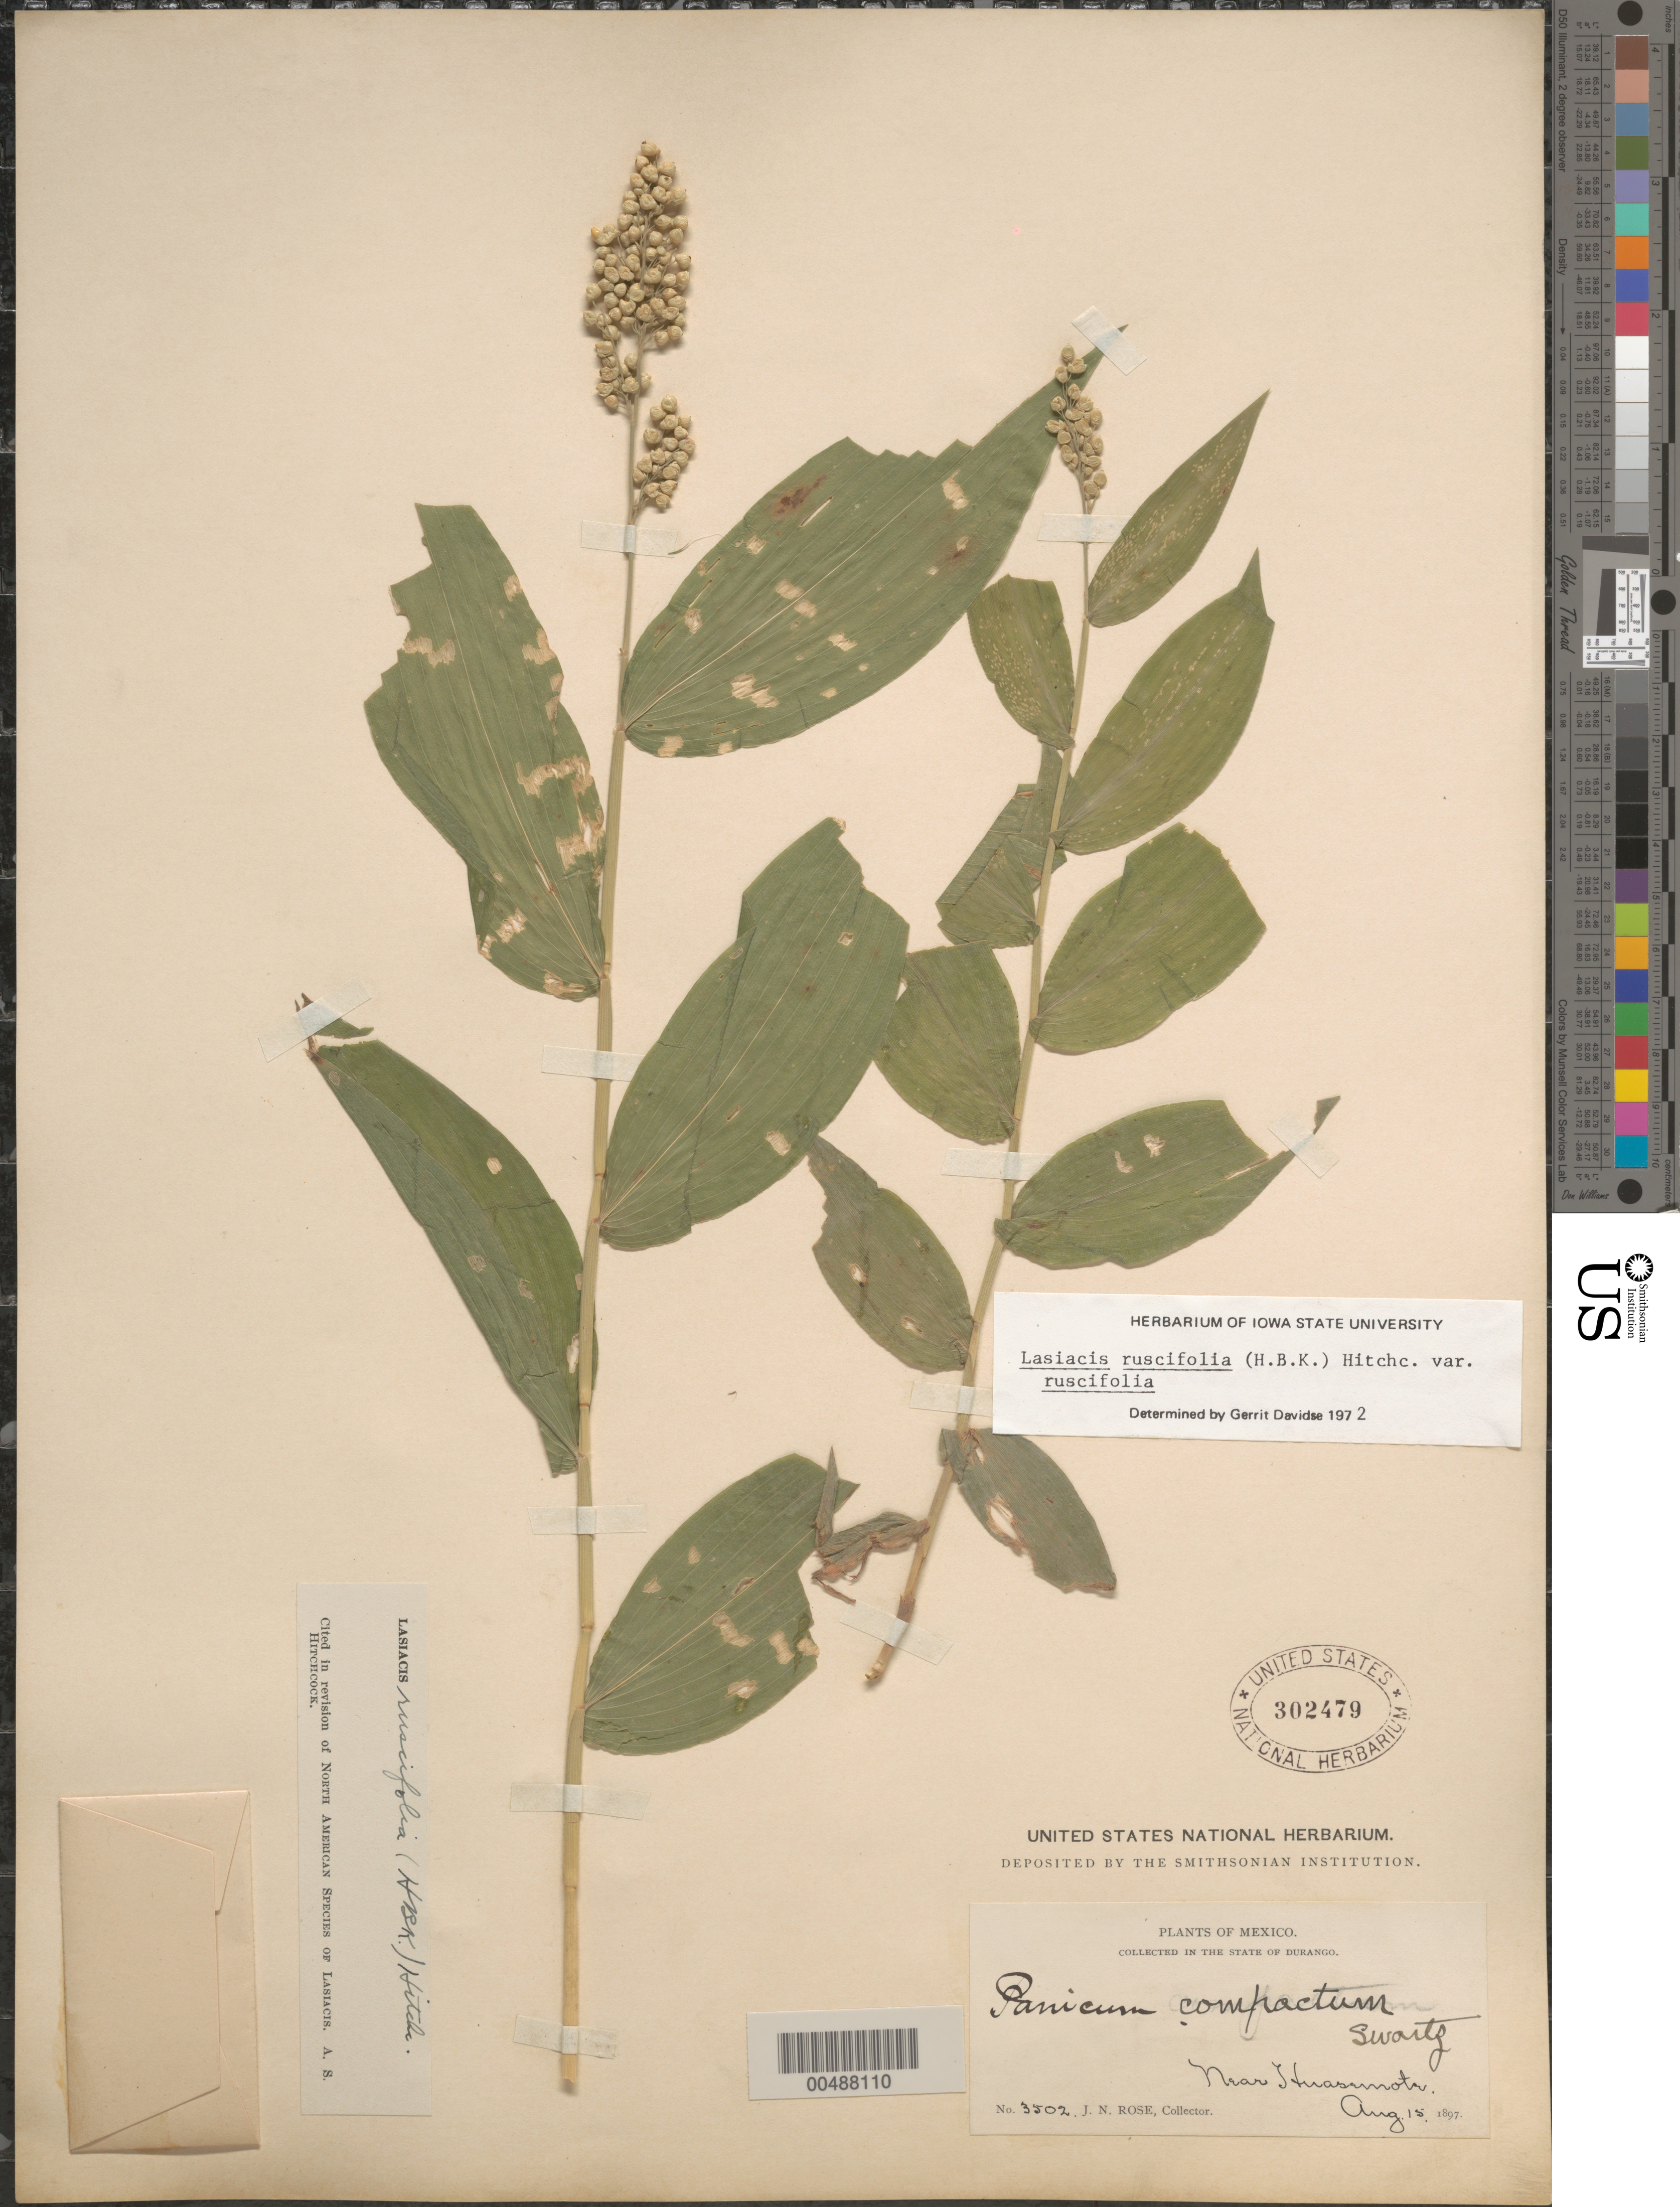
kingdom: Plantae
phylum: Tracheophyta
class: Liliopsida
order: Poales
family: Poaceae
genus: Lasiacis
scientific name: Lasiacis ruscifolia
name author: (Kunth) Hitchc.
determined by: Davidse, Gerrit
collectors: J. N. Rose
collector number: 3502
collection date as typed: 15 Aug 1897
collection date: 1897-08-15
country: Mexico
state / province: Durango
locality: Near Huasemote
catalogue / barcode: US 302479